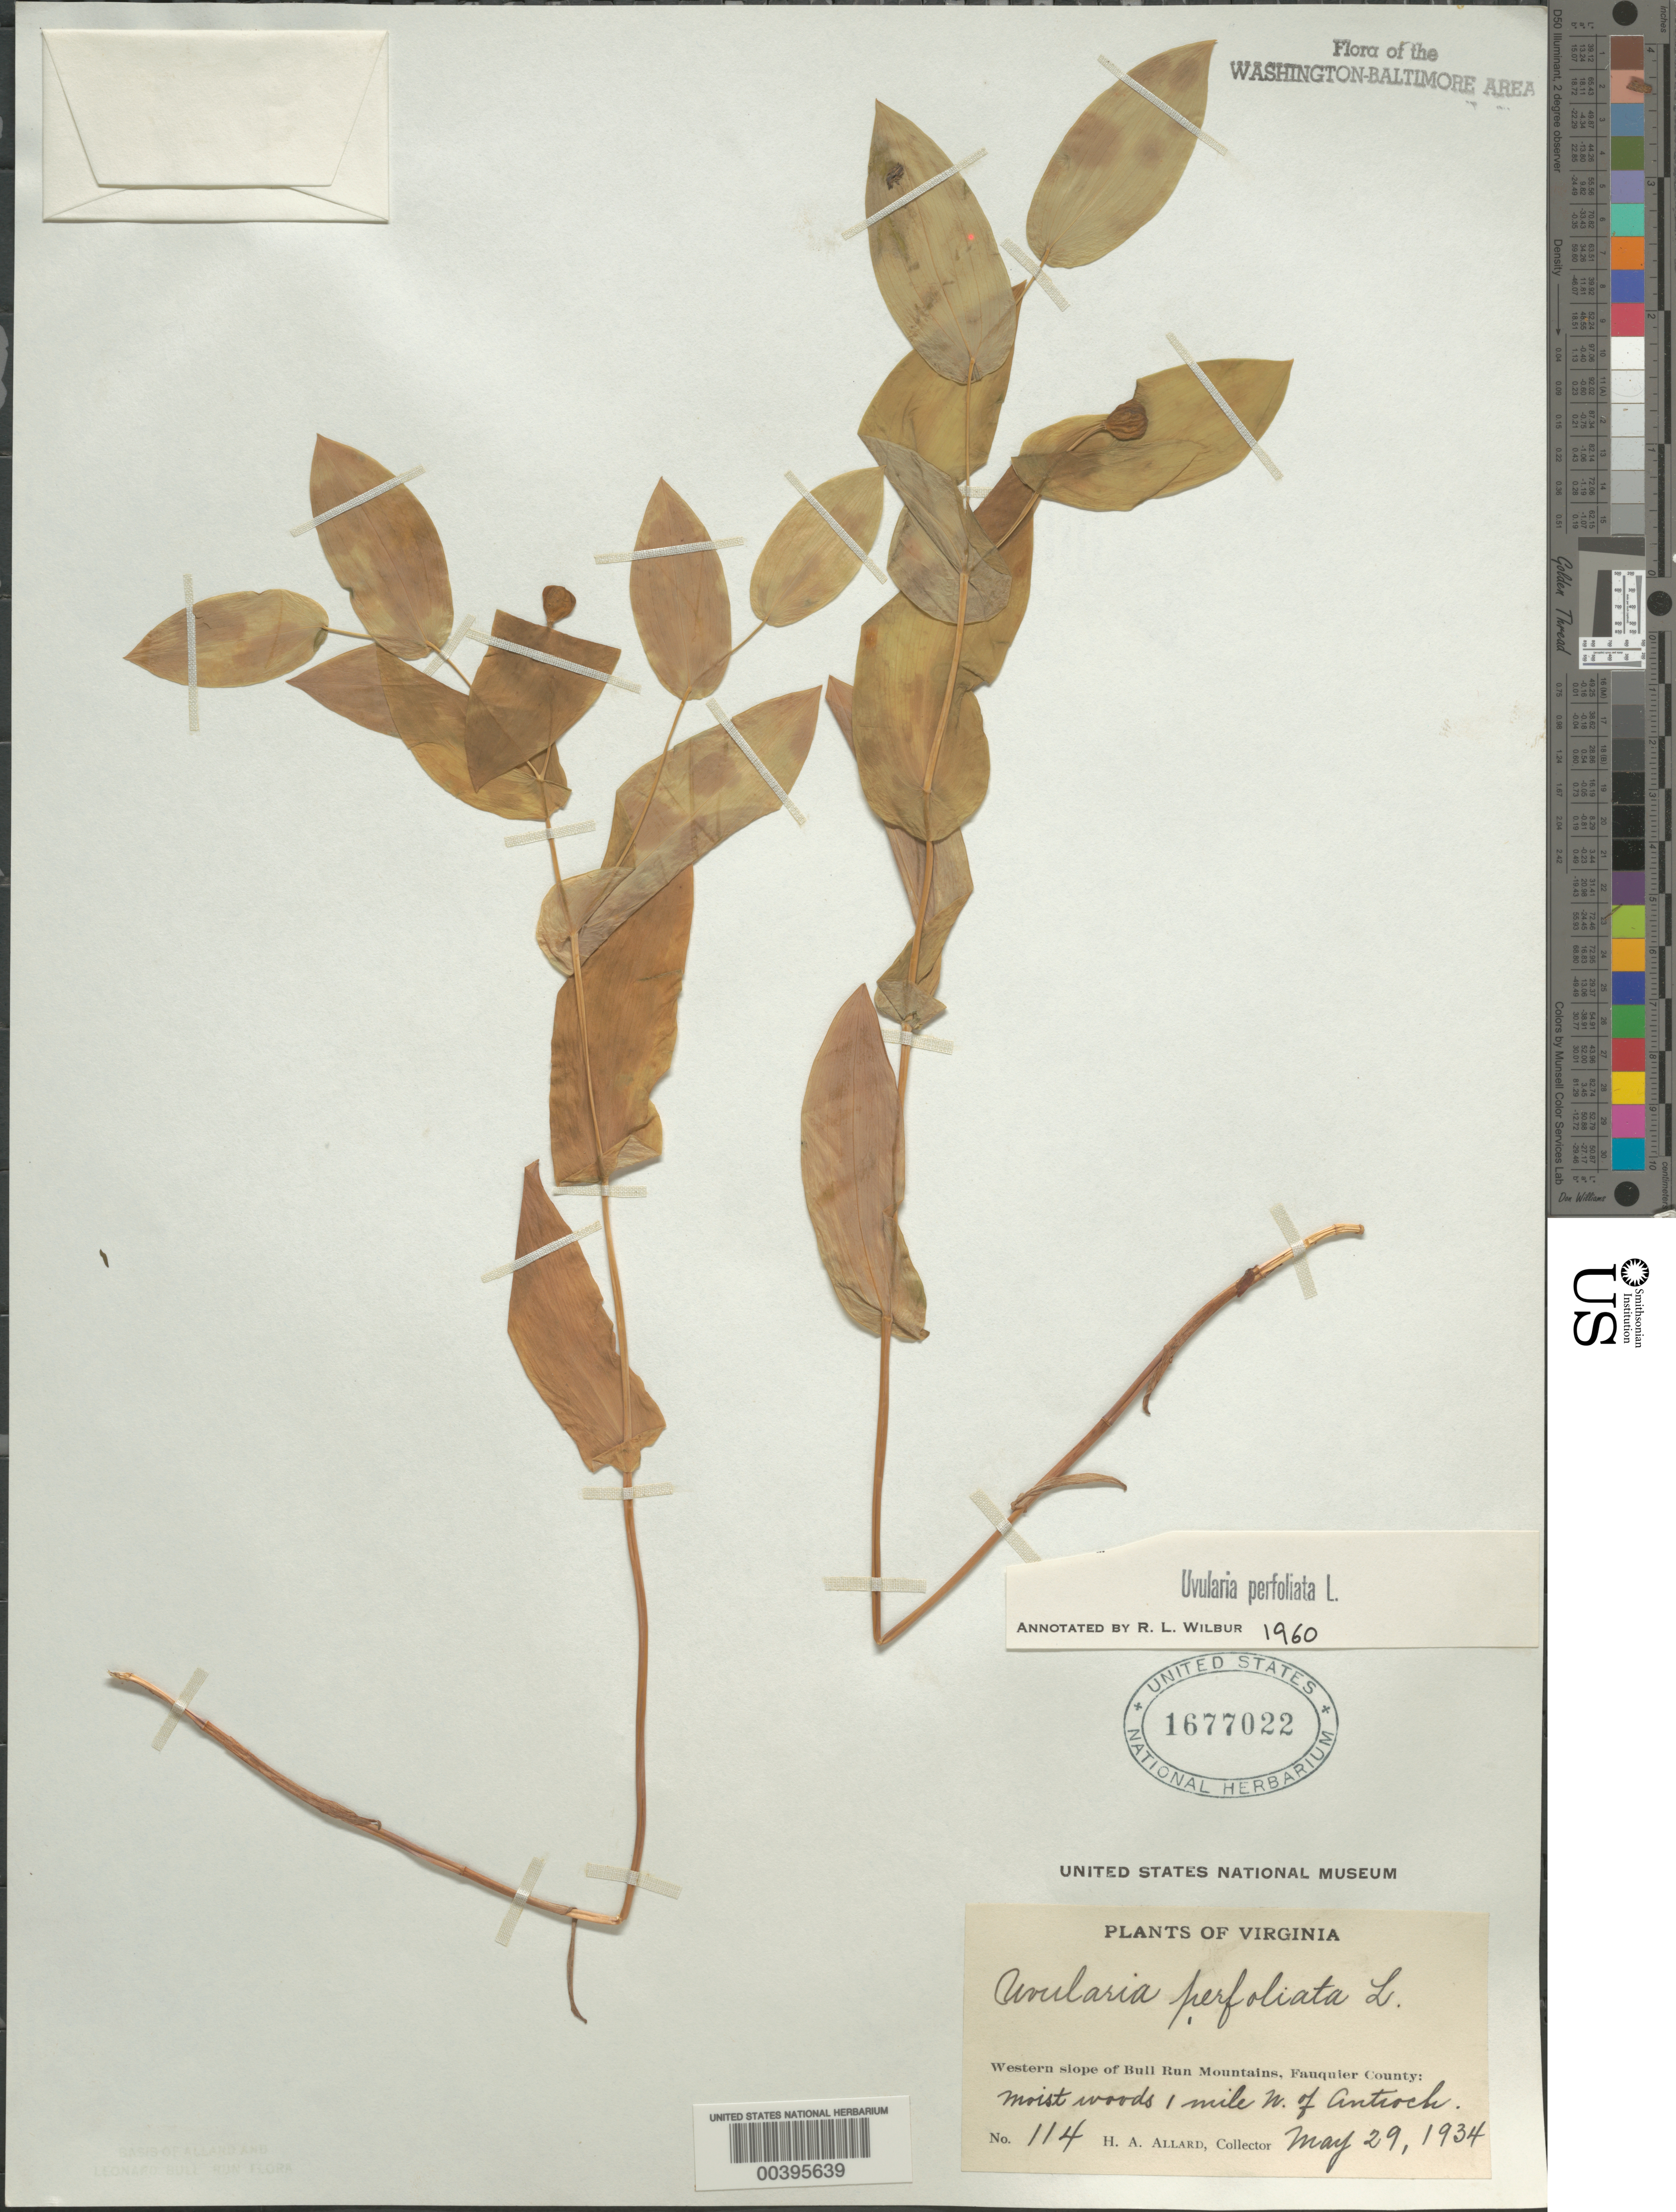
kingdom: Plantae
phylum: Tracheophyta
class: Liliopsida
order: Liliales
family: Colchicaceae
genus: Uvularia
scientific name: Uvularia perfoliata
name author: L.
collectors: H. A. Allard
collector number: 114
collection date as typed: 29 May 1934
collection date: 1934-05-29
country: United States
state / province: Virginia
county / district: Fauquier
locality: West of Antioch, western slope of Bull Run Mountains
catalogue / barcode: US 1677022